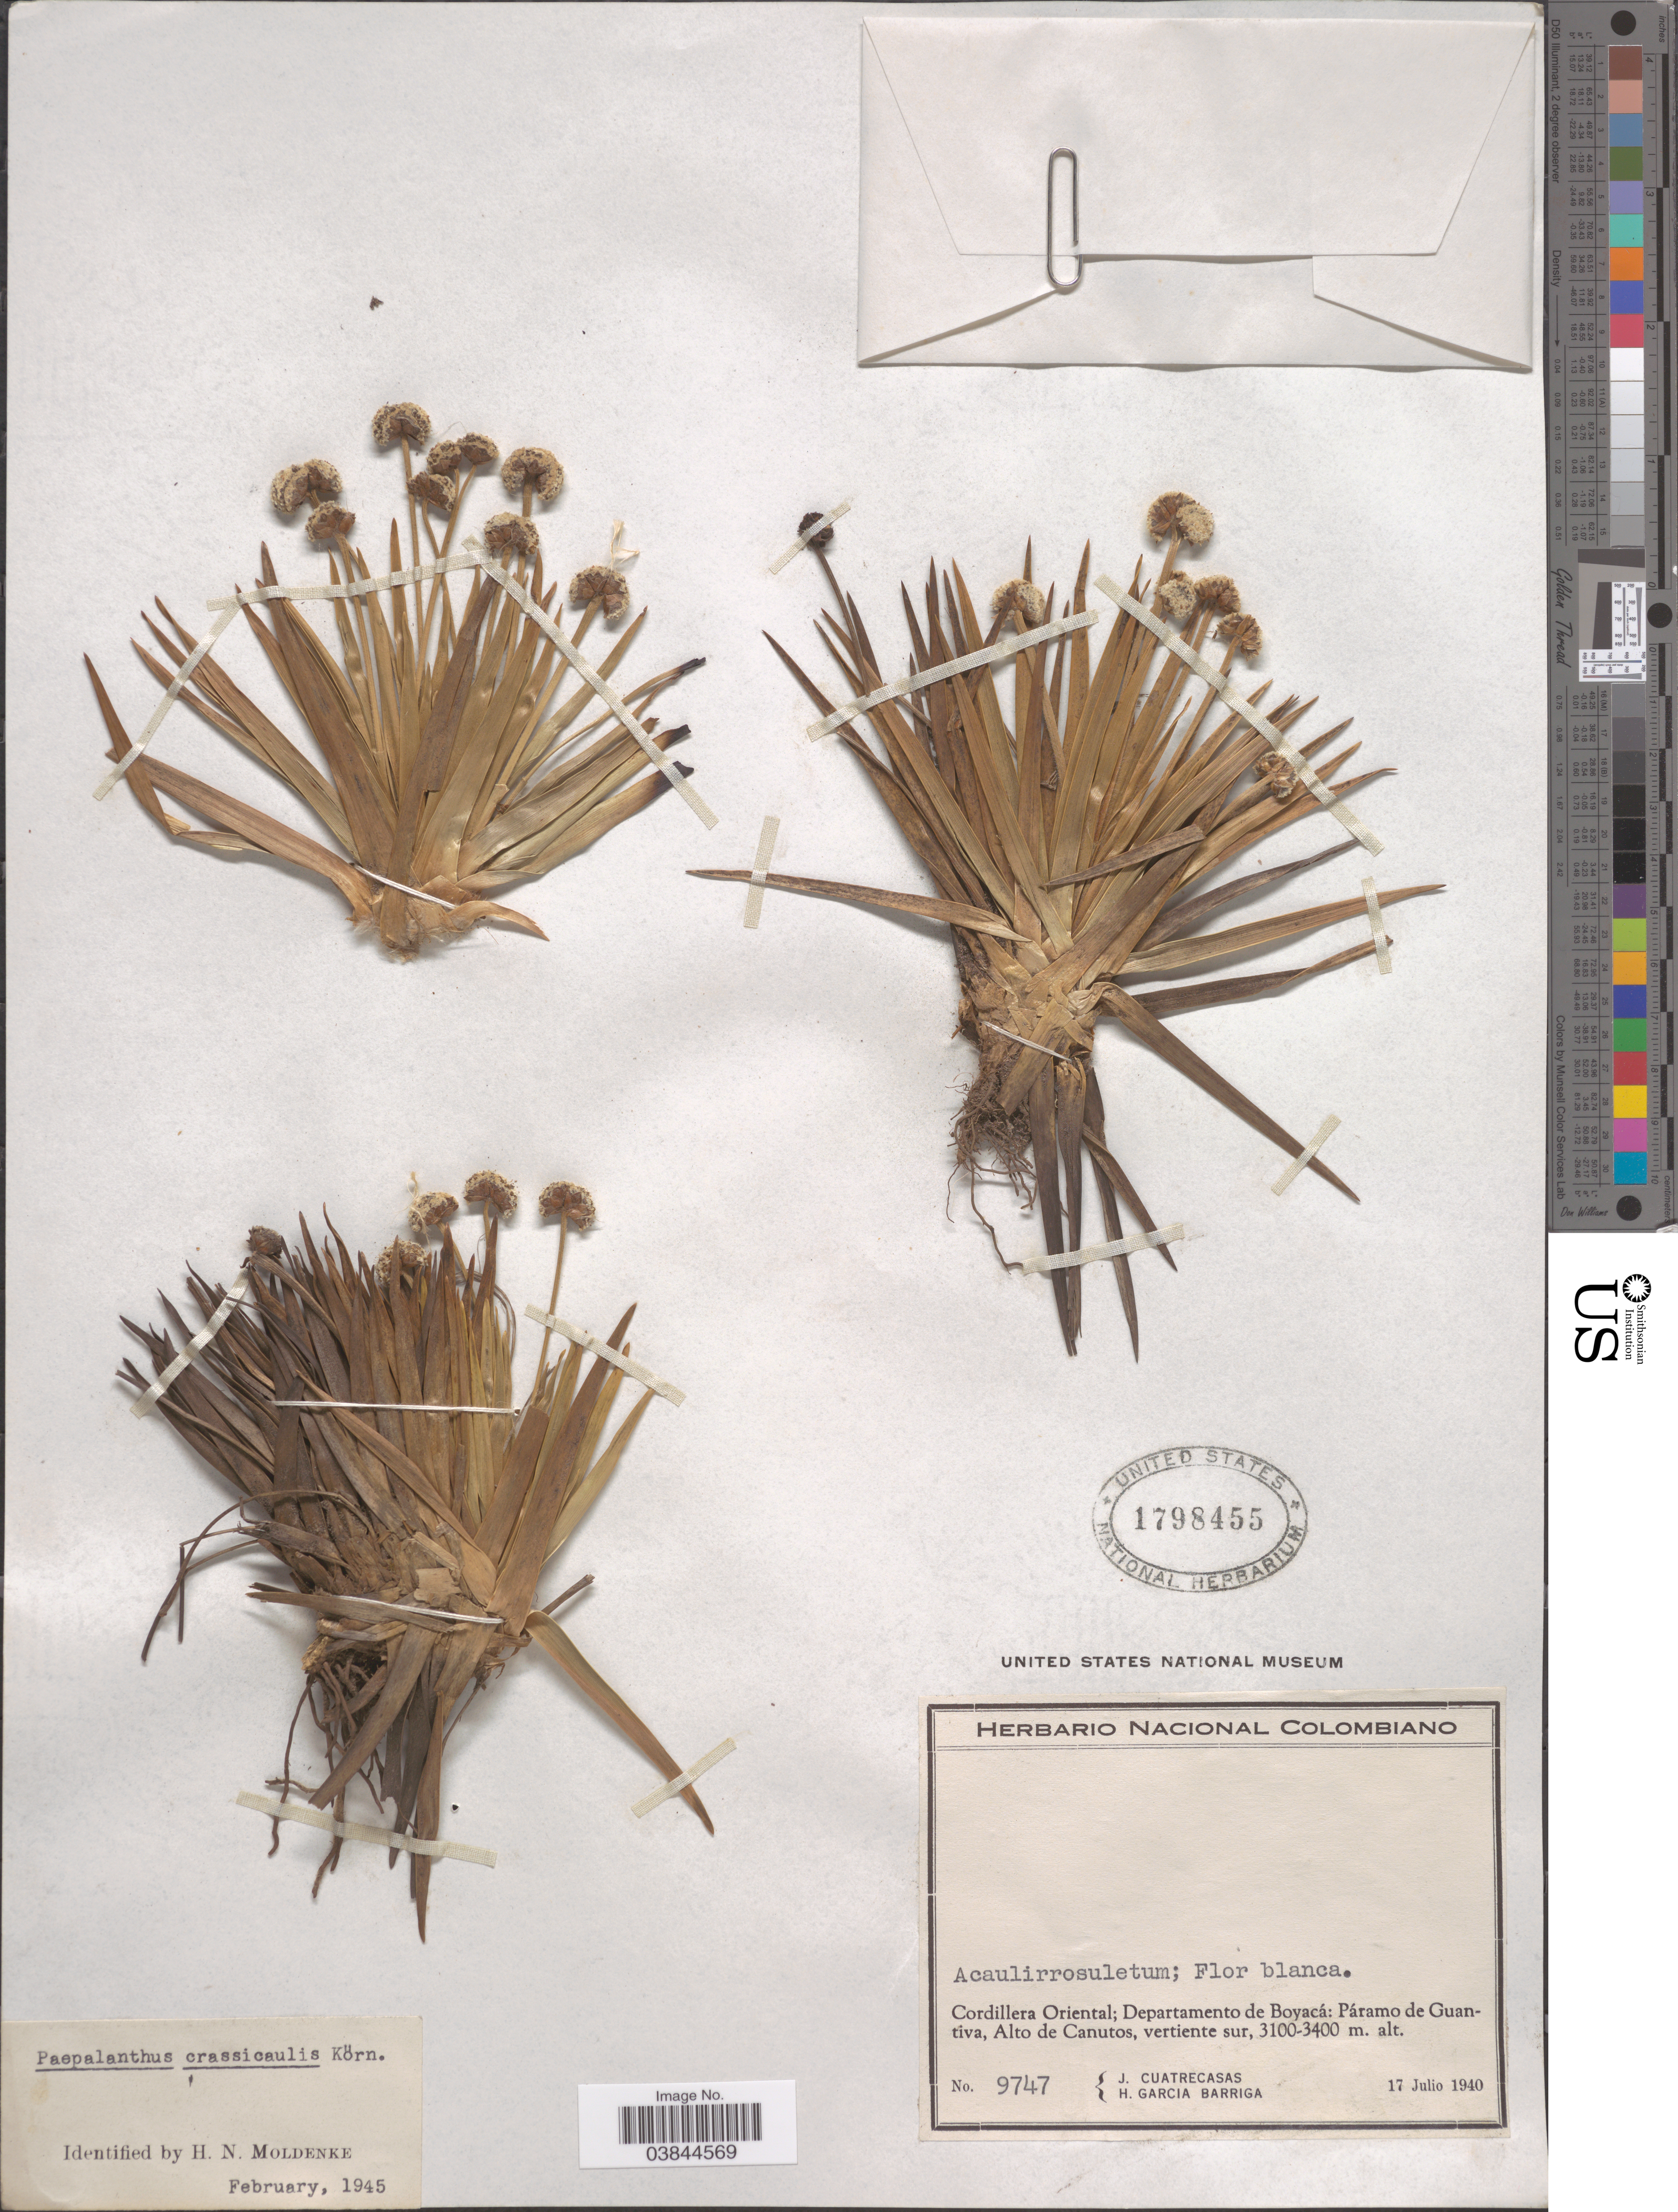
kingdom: Plantae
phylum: Tracheophyta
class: Liliopsida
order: Poales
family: Eriocaulaceae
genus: Paepalanthus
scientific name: Paepalanthus oligocephalus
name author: Körn.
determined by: Sauthier, Laura Jeanne, (SPF), Universidade de Sao Paulo (BRAZIL)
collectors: J. Cuatrecasas & H. García Barriga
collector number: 9747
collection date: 1940-07-17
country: Colombia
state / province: Boyacá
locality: Cordillera Oriental; Departamento de Boyacá: Páramo de Guantiva, Alto de Canutos.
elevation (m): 3100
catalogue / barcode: US 1798455